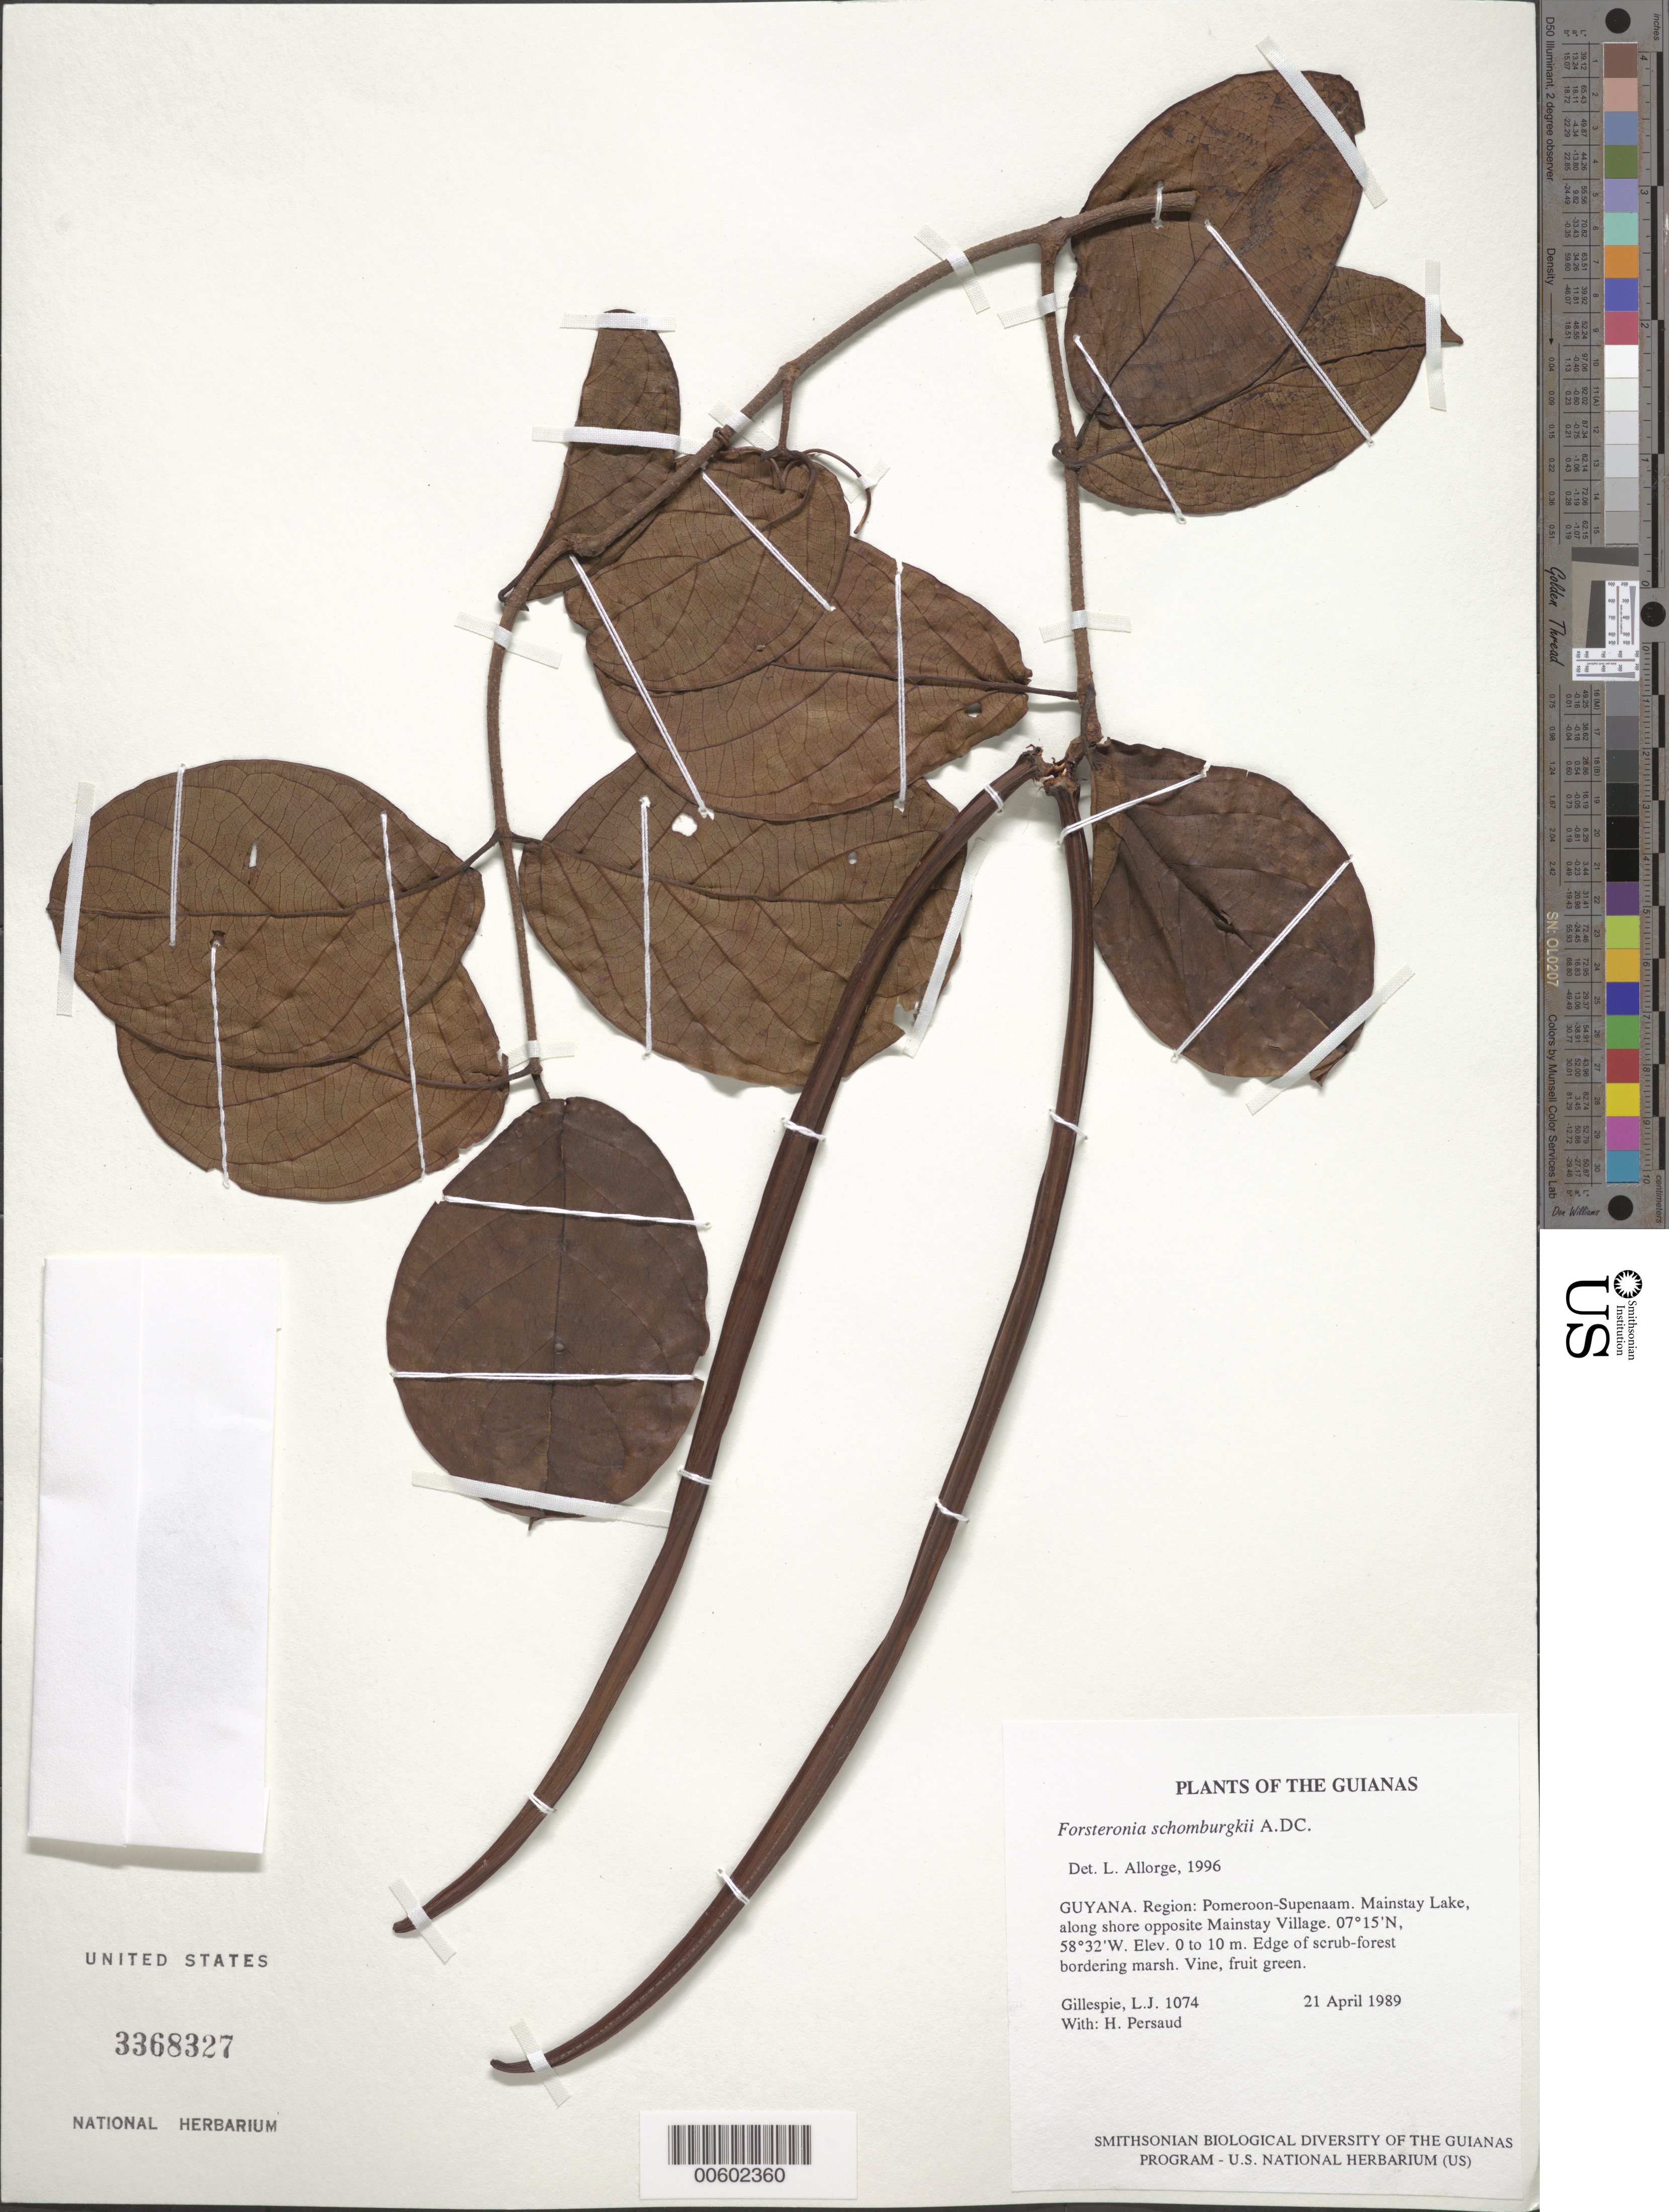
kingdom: Plantae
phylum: Tracheophyta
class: Magnoliopsida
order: Gentianales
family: Apocynaceae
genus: Forsteronia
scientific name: Forsteronia schomburgkii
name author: A. DC.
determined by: Allorge, L.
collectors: L. J. Gillespie & H. Persaud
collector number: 1074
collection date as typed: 21 April 1989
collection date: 1989-04-21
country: Guyana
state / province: Pomeroon-Supenaam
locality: Mainstay Lake, along shore opposite Mainstay Village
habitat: Edge of scrub-forest bordering marsh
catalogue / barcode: US 3368327